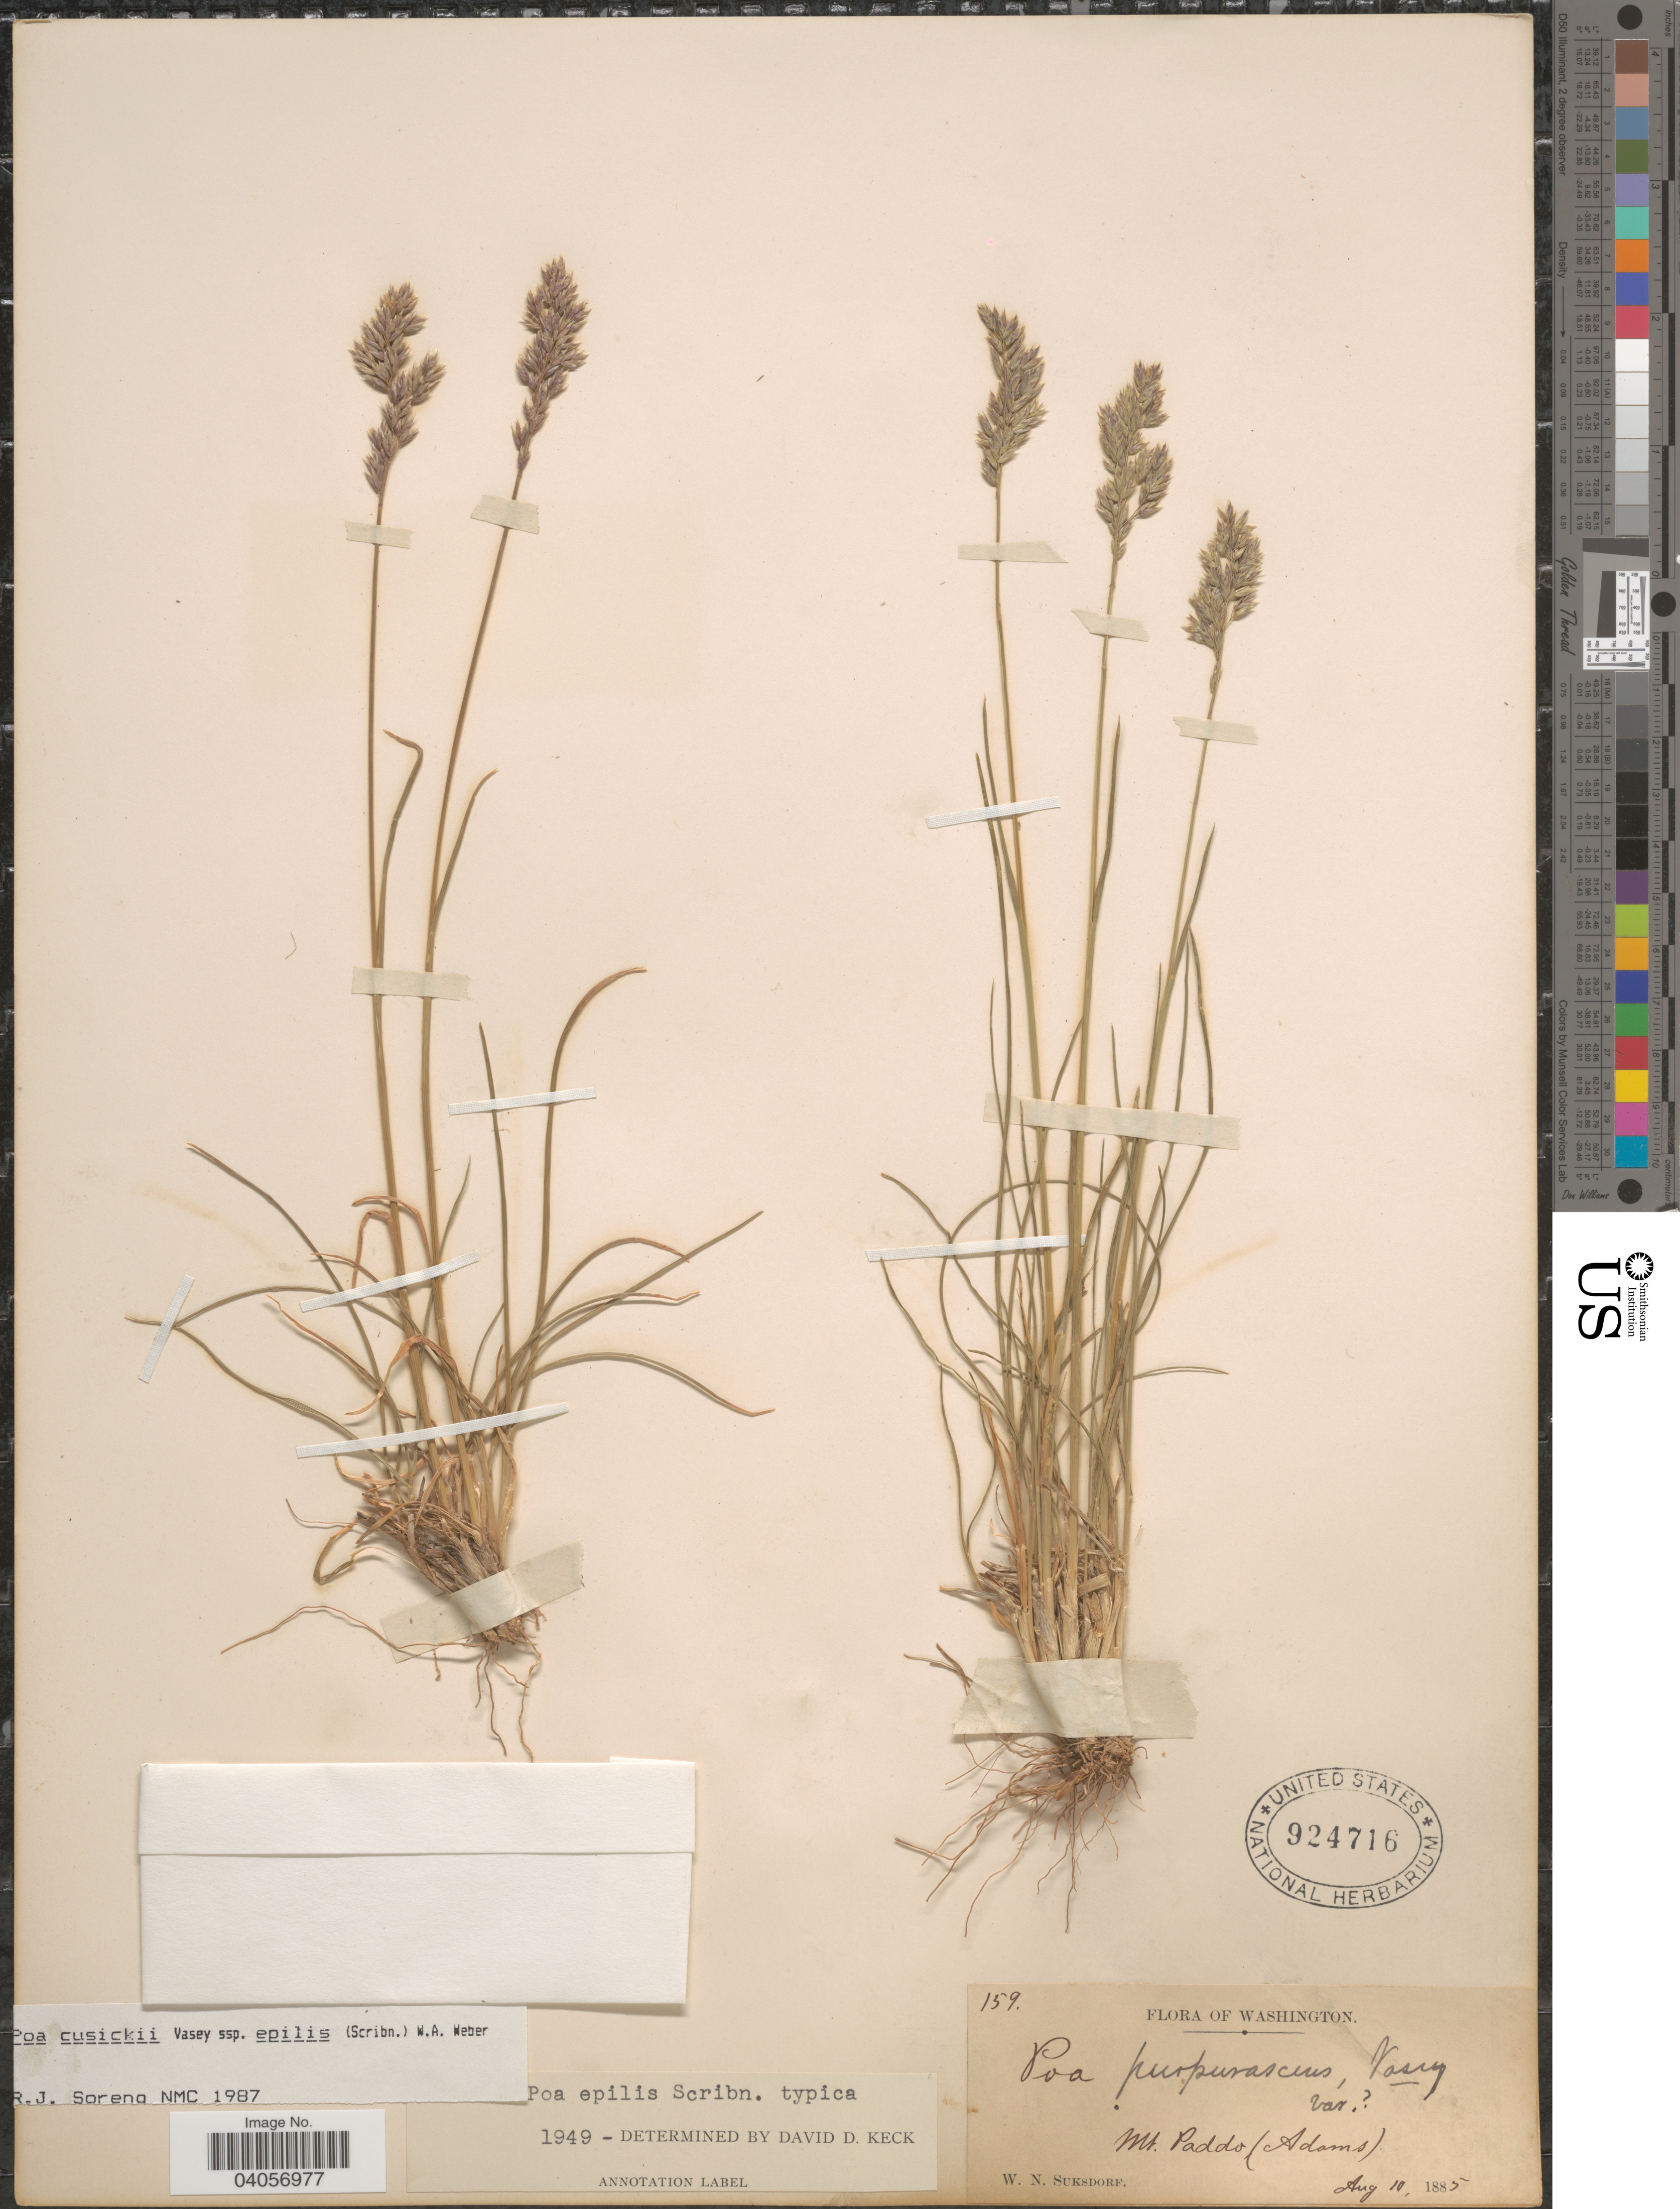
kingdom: Plantae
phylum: Tracheophyta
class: Liliopsida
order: Poales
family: Poaceae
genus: Poa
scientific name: Poa cusickii subsp. epilis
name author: (Scribn.) W.A. Weber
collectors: W. N. Suksdorf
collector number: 159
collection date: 1885-08-10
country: United States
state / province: Washington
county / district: Skamania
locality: Mt. Paddo(Adams).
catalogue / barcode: US 924716